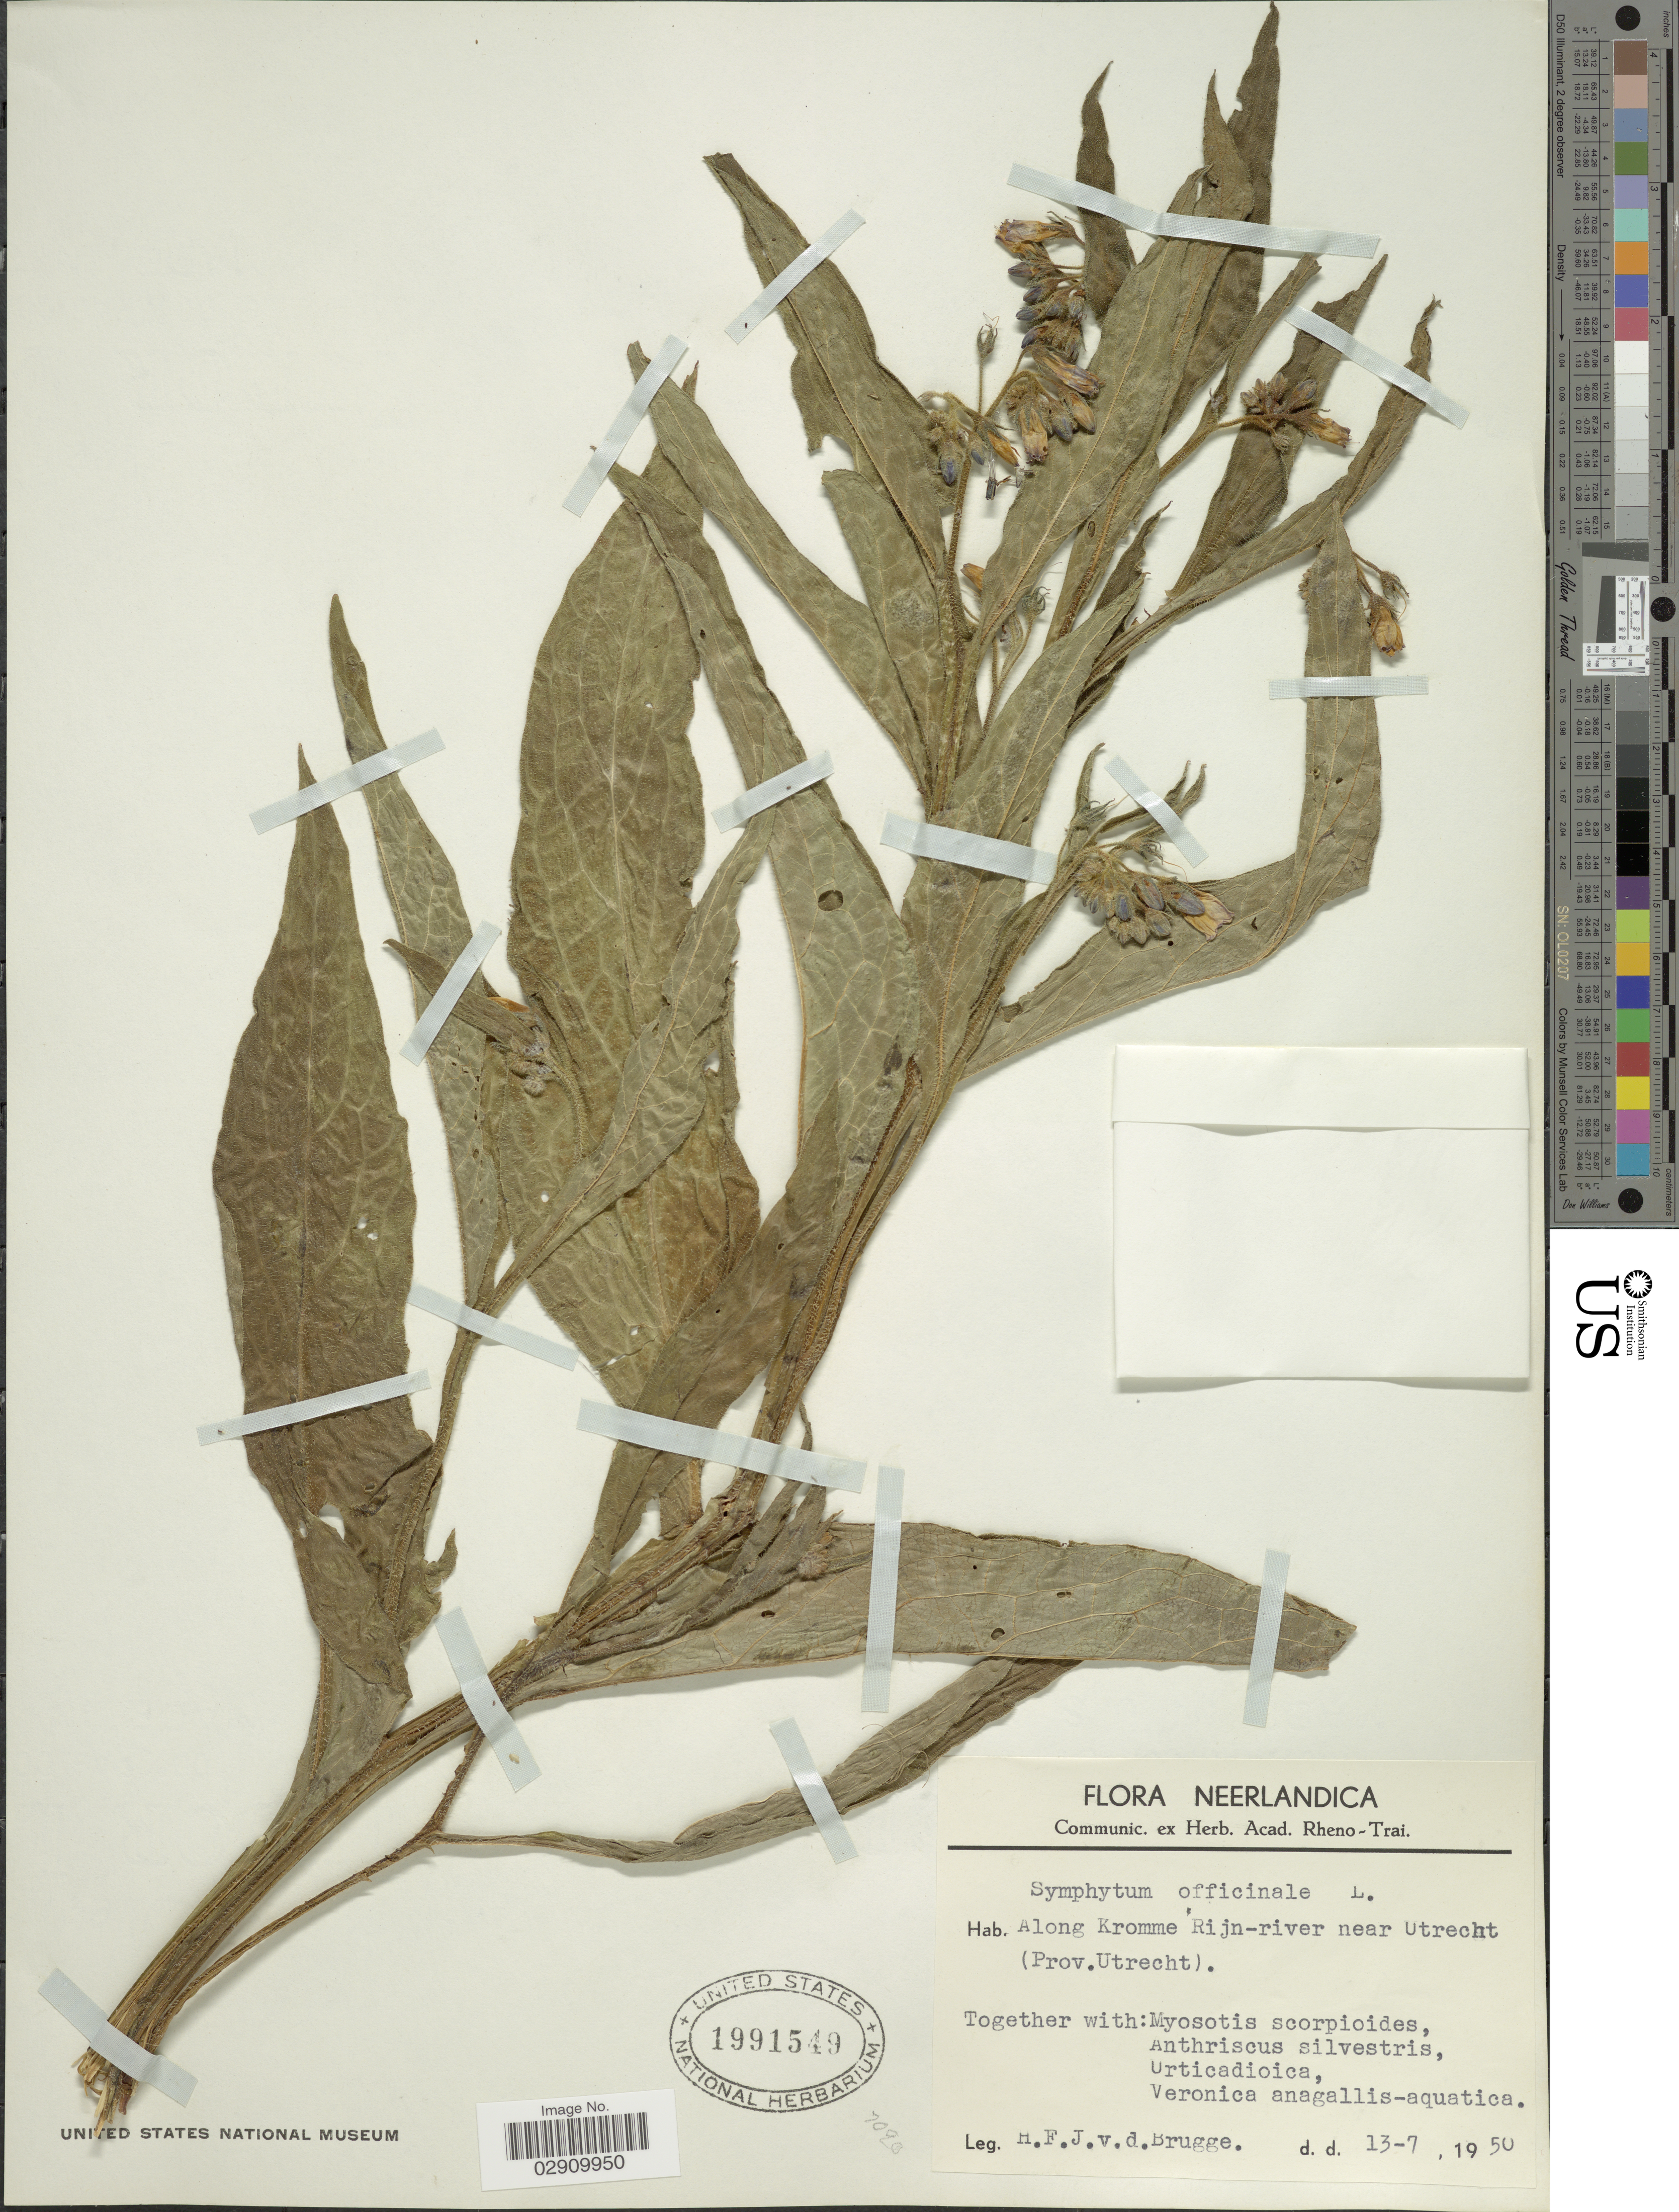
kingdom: Plantae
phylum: Tracheophyta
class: Magnoliopsida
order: Boraginales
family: Boraginaceae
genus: Symphytum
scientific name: Symphytum officinale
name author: L.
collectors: H. Brugge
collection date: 1950-07-13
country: Netherlands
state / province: Utrecht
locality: Neerlandica, Along Kromme Rijn-river near Utrecht.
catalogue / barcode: US 1991549